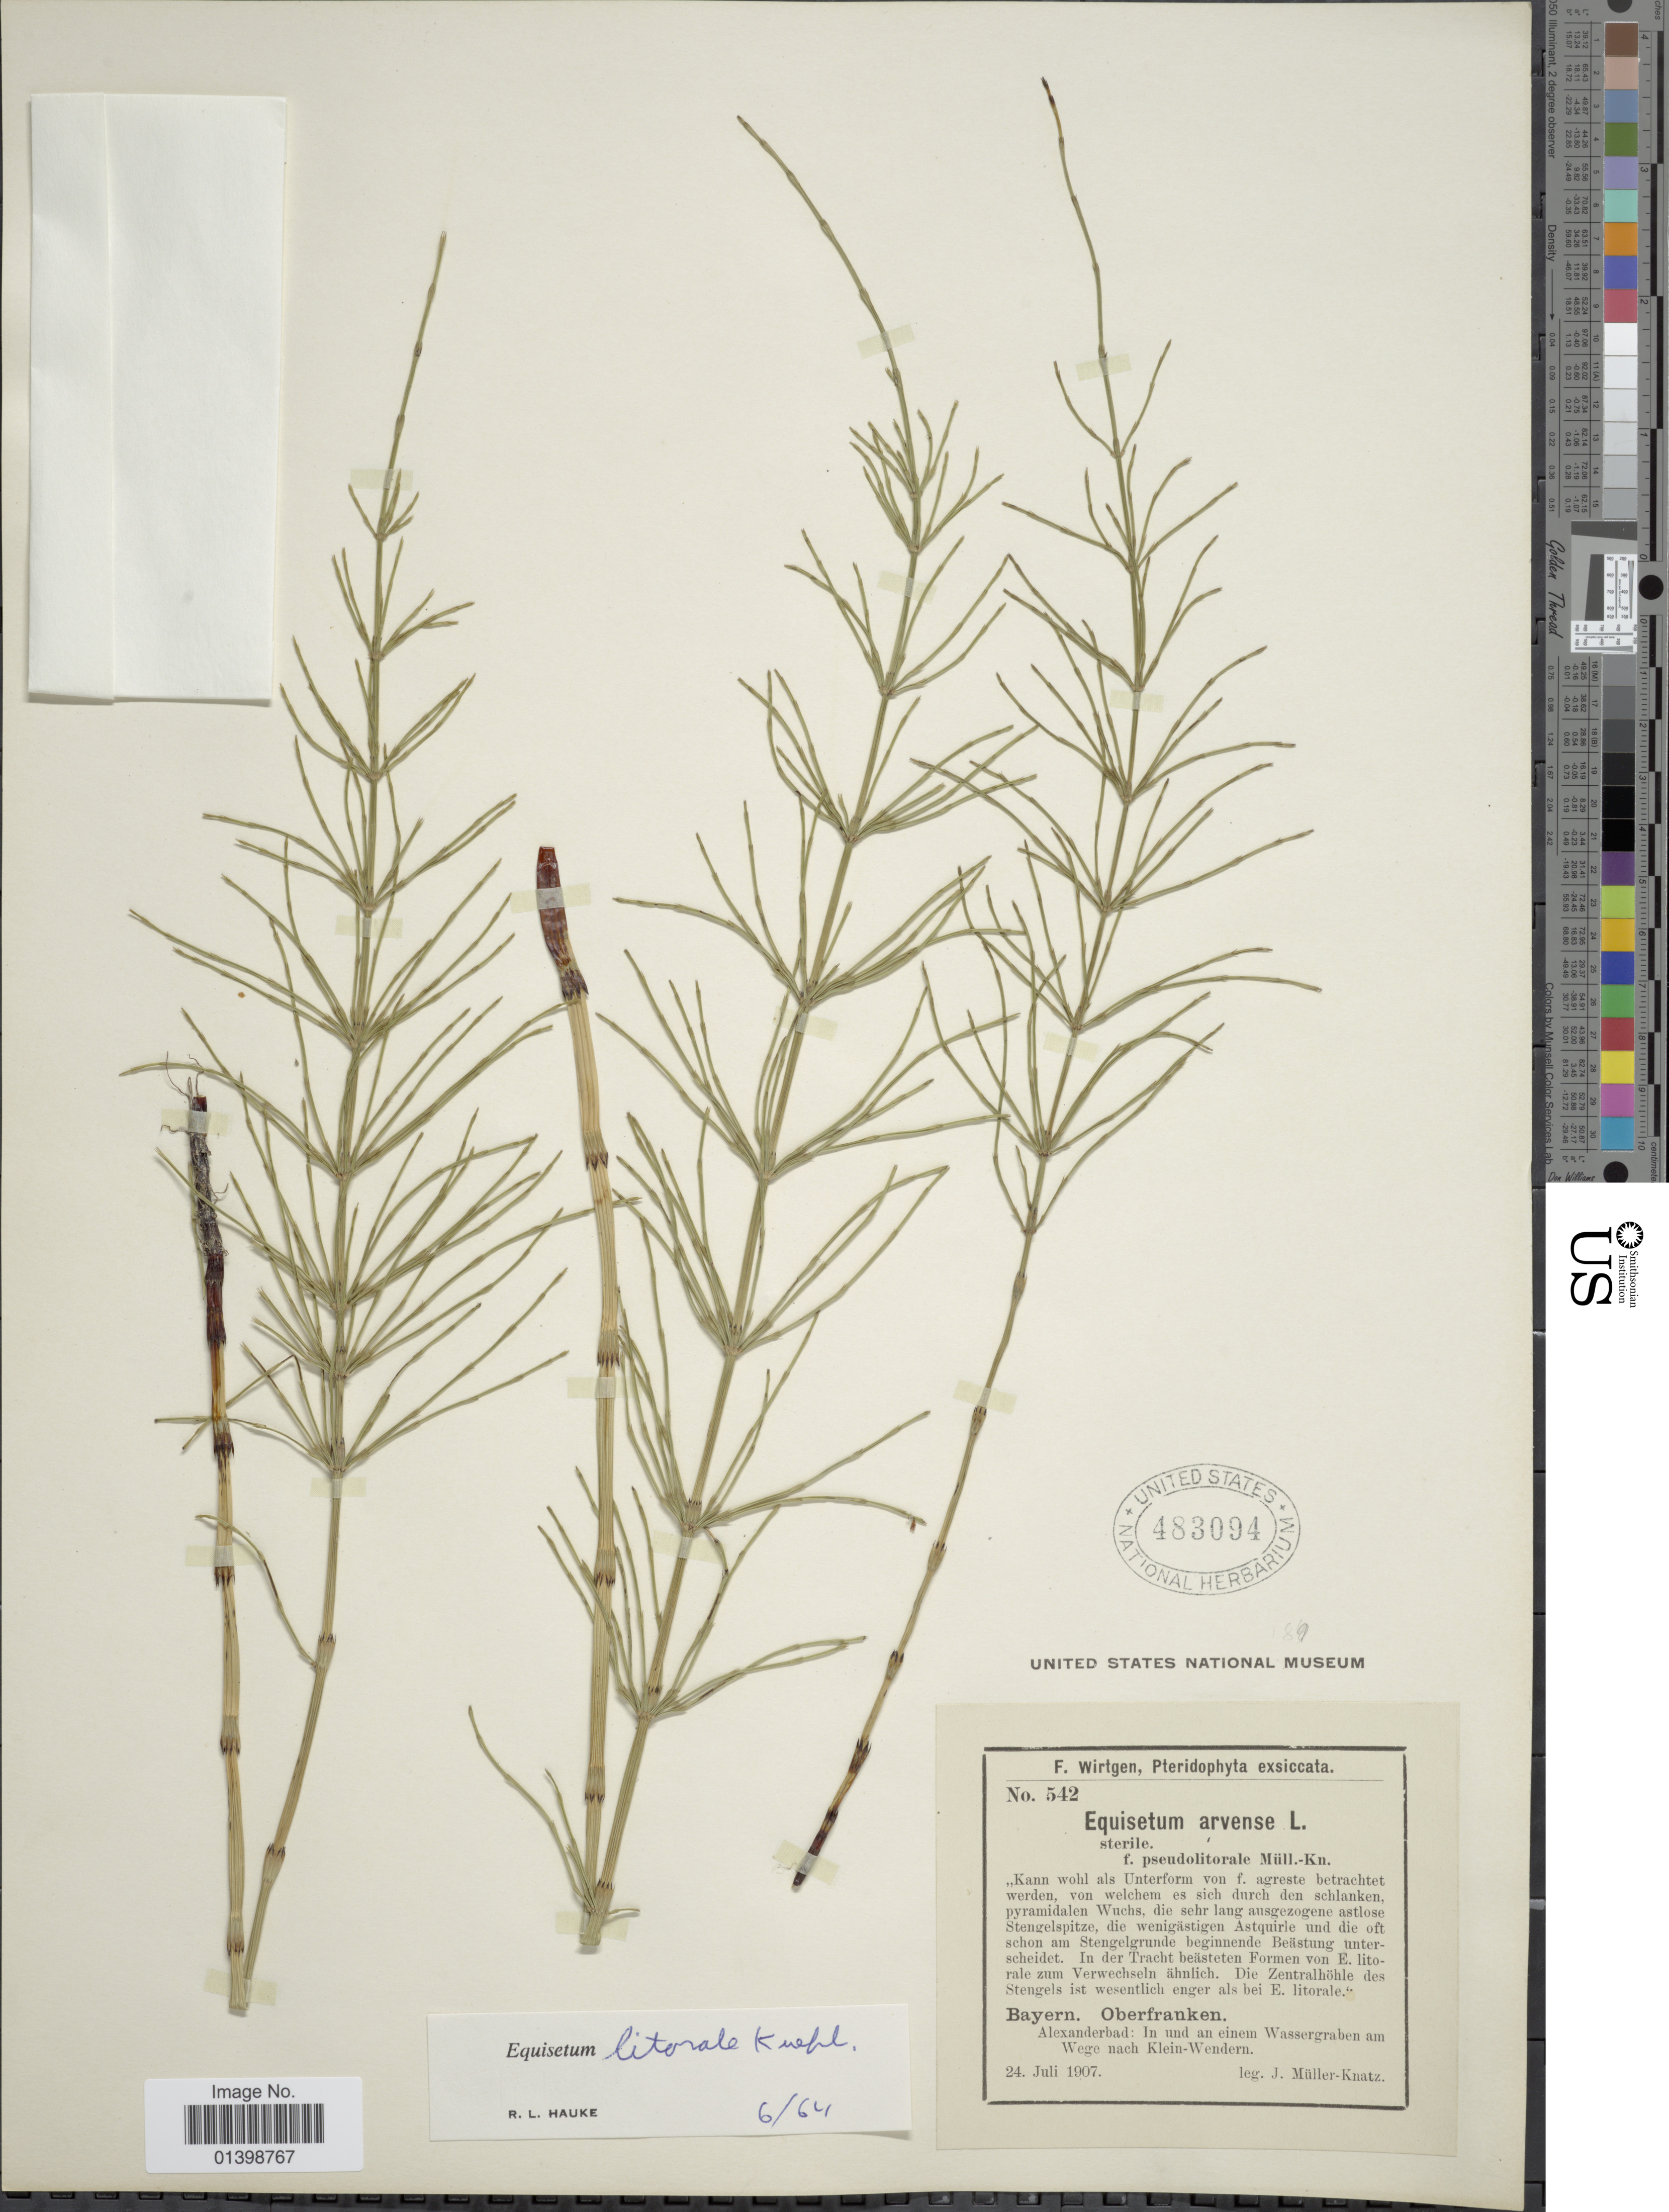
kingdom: Plantae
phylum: Tracheophyta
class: Polypodiopsida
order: Equisetales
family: Equisetaceae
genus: Equisetum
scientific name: Equisetum x litorale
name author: Kuhlw.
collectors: J. Müller-Knatz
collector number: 542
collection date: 1907-07-24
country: Germany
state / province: Bayern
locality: Overfranken, Alexanderbad: In und an einem Wassergraben am Wege nach Klein-Wendern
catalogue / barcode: US 483094